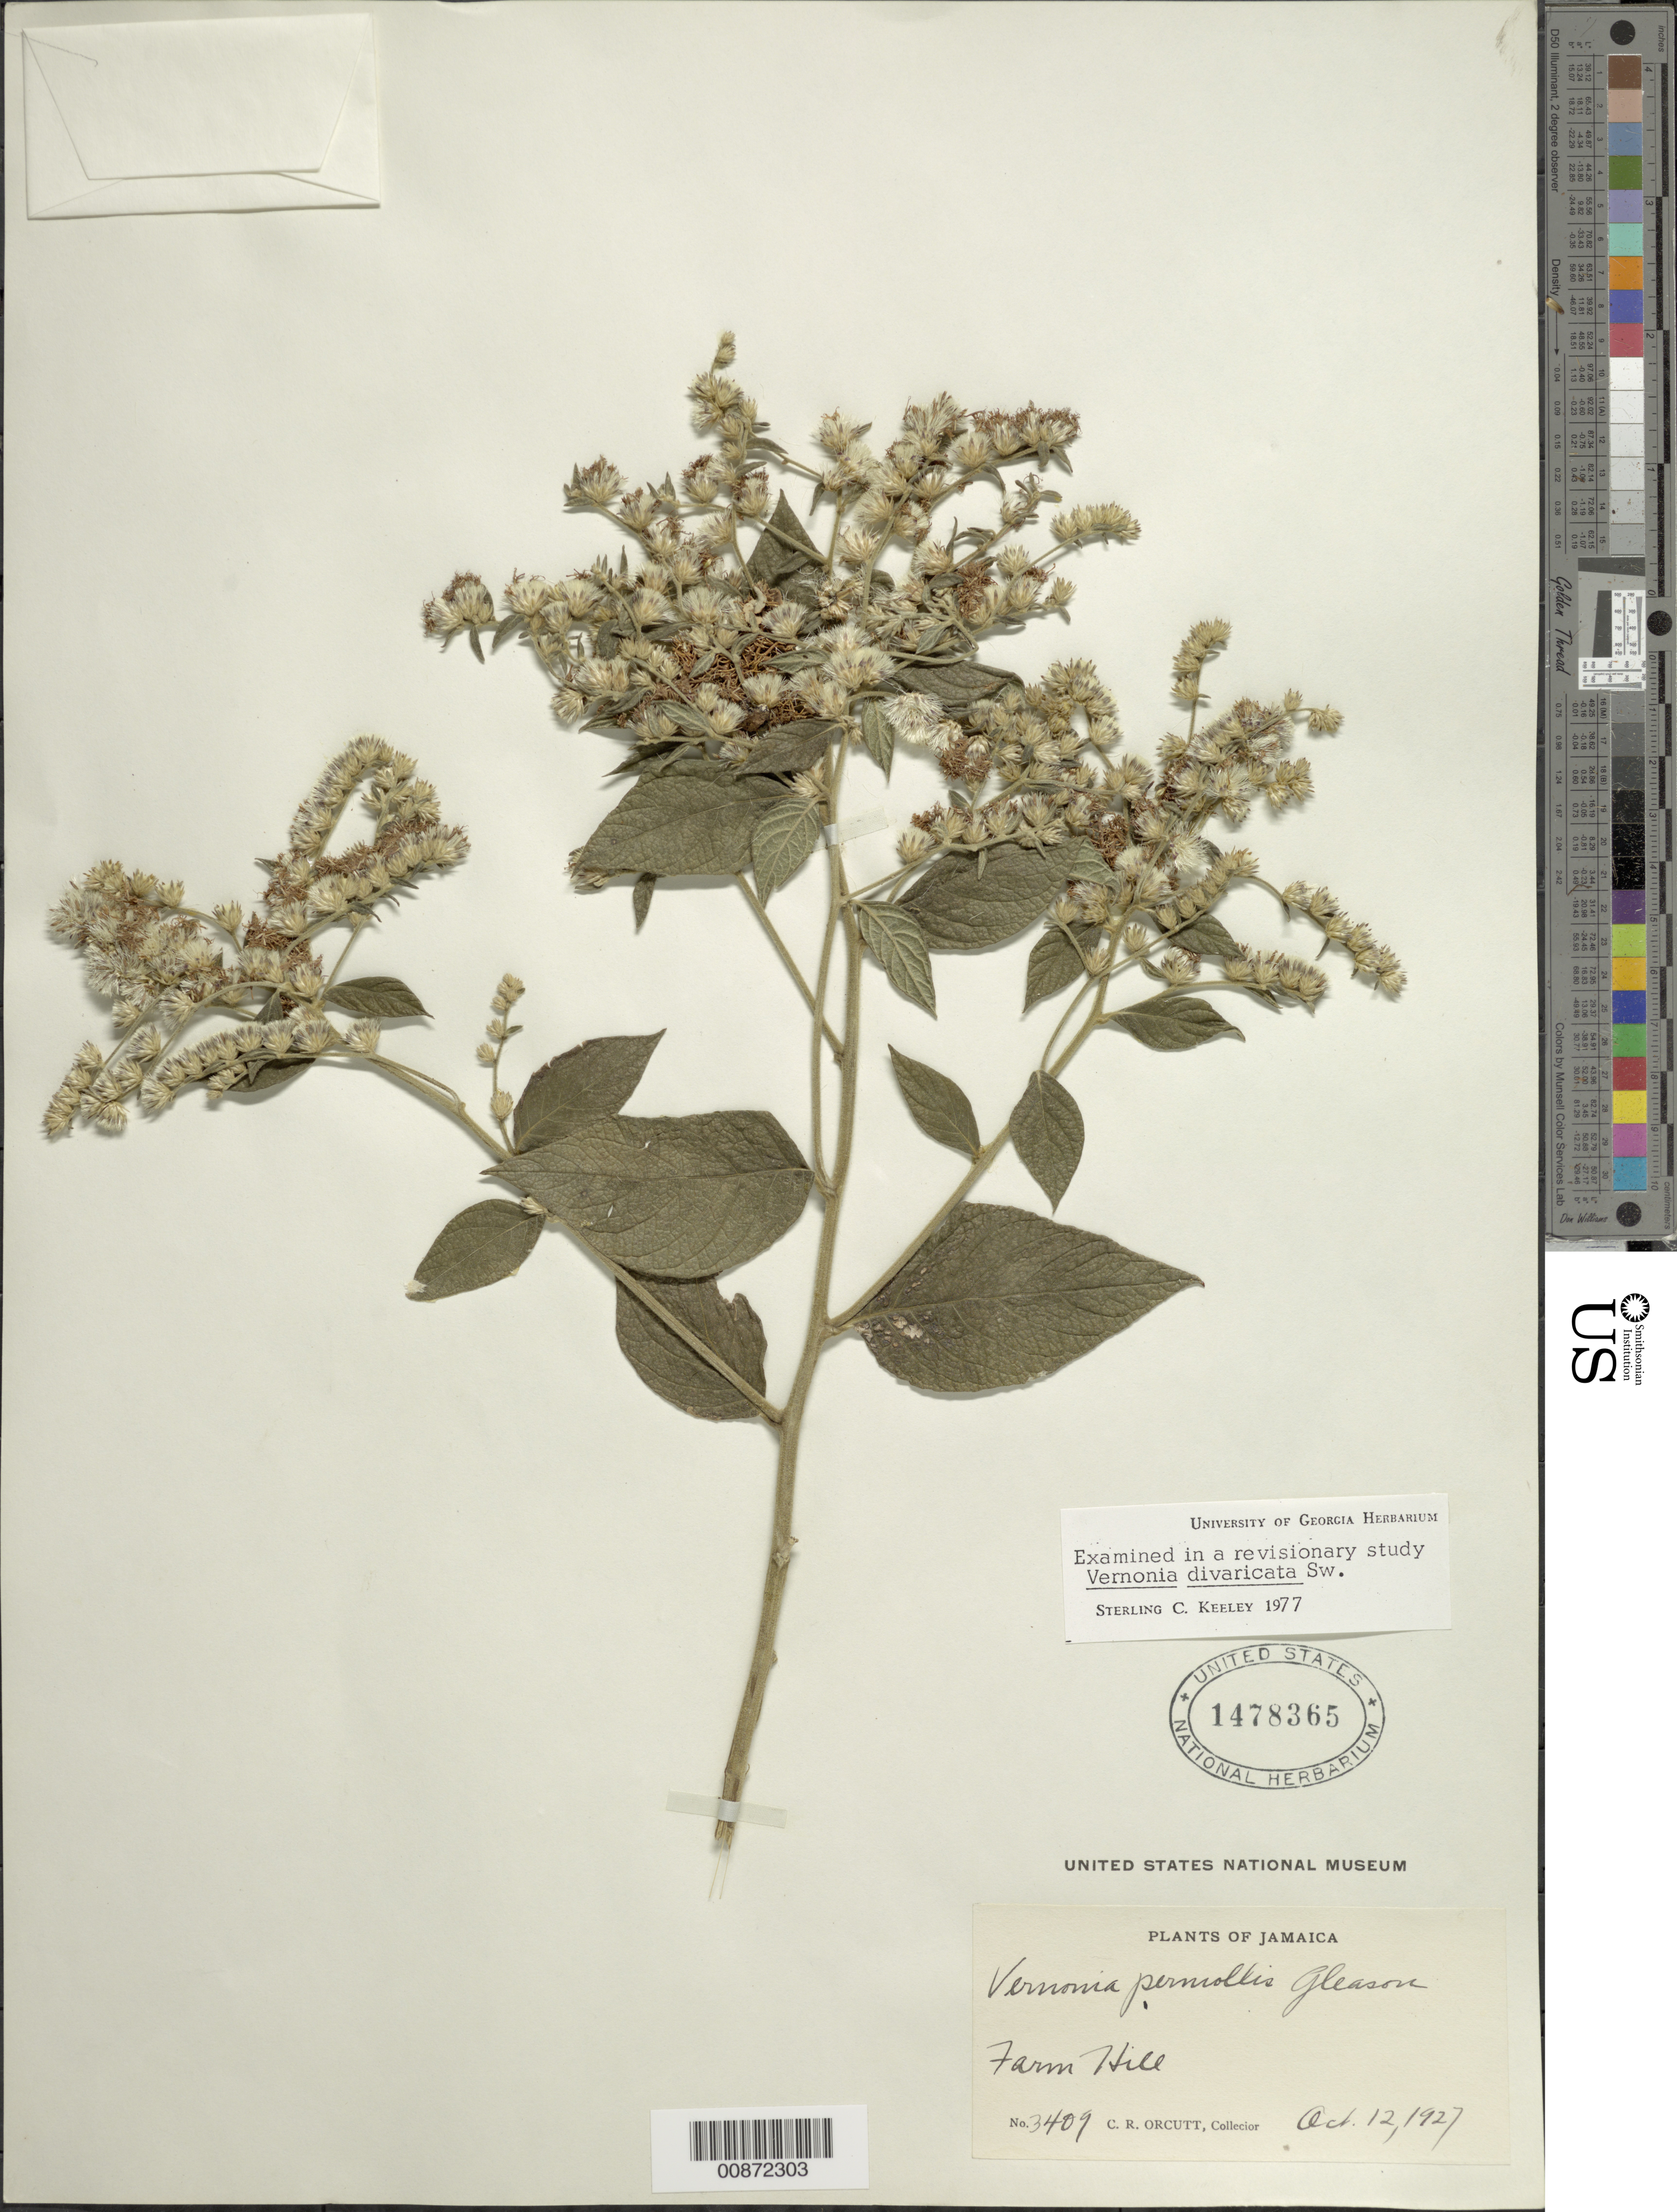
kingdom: Plantae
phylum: Tracheophyta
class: Magnoliopsida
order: Asterales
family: Asteraceae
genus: Lepidaploa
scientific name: Lepidaploa arborescens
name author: (L.) H. Rob.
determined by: Keeley, S. C.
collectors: C. R. Orcutt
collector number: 3409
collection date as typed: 12 Oct 1927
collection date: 1927-10-12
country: Jamaica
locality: Farm Hill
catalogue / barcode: US 1478365